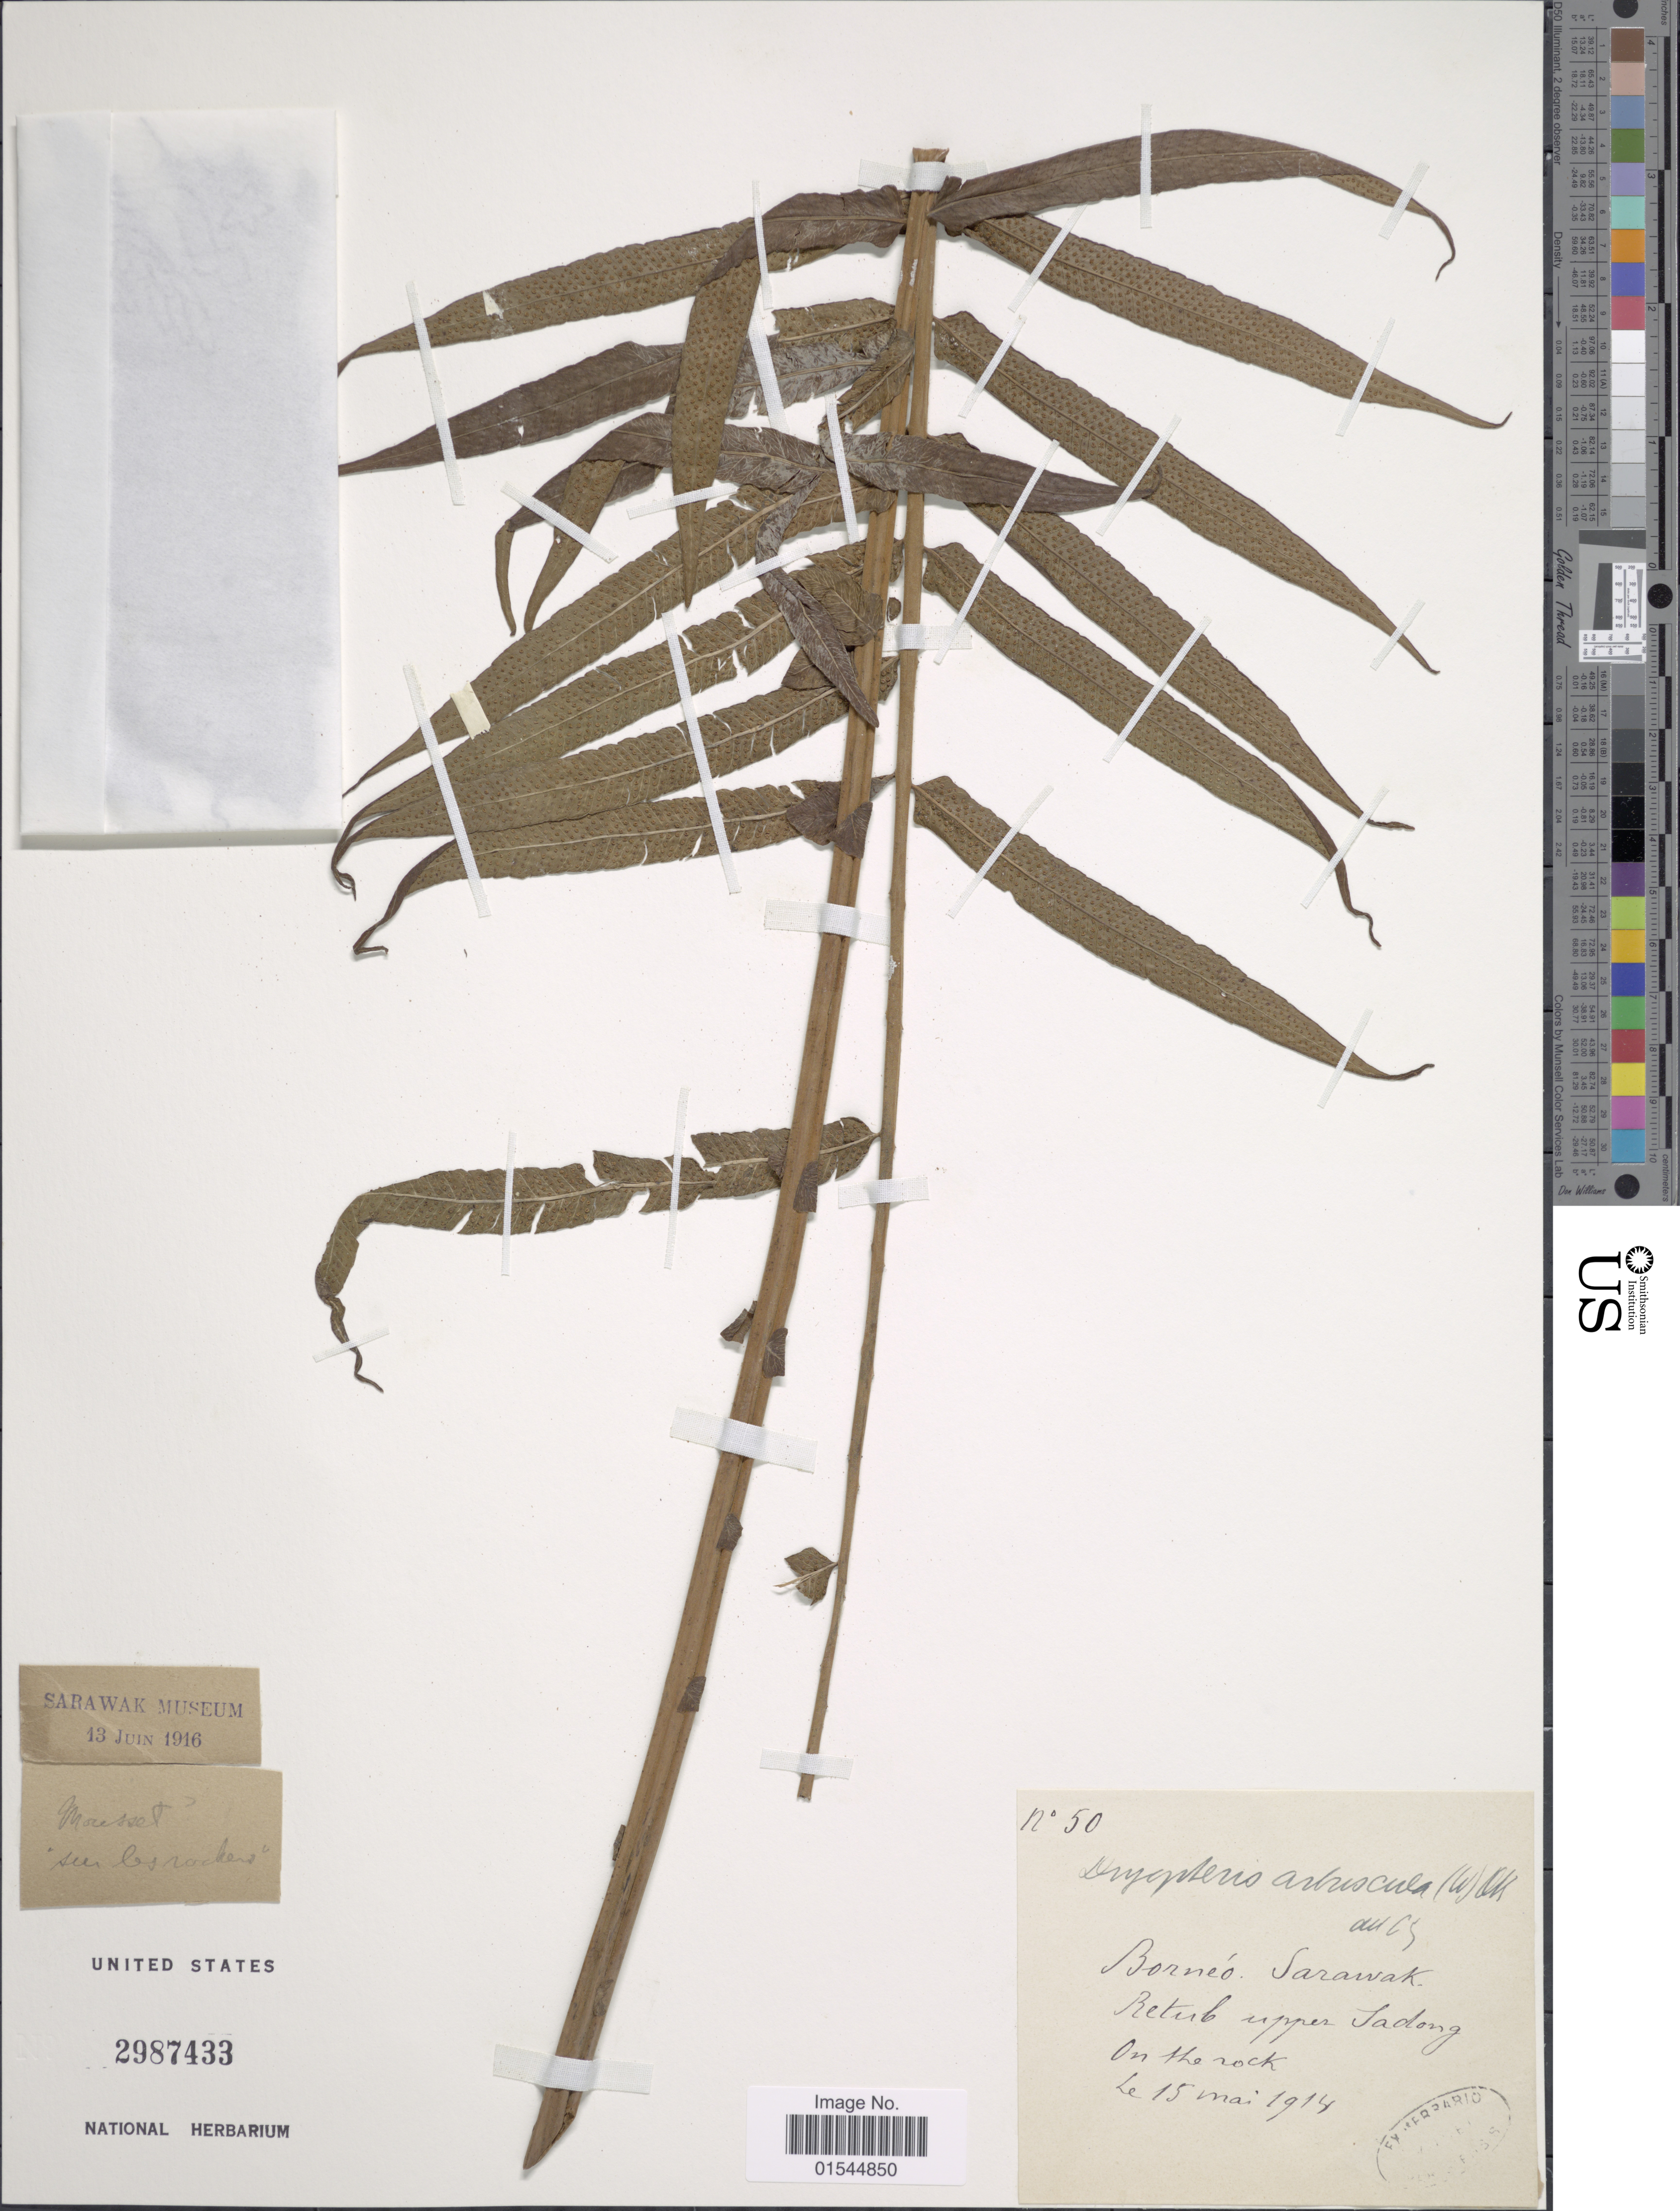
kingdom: Plantae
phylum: Tracheophyta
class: Polypodiopsida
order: Polypodiales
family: Thelypteridaceae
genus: Sphaerostephanos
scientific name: Sphaerostephanos arbuscula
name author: (Willd.) Holttum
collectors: Mousset, --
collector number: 50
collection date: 1914-05-15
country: Malaysia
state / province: Sarawak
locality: Borneo, Sarawak, Retub upper Sadong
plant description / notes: No precise locality correction needed.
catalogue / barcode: US 2987433